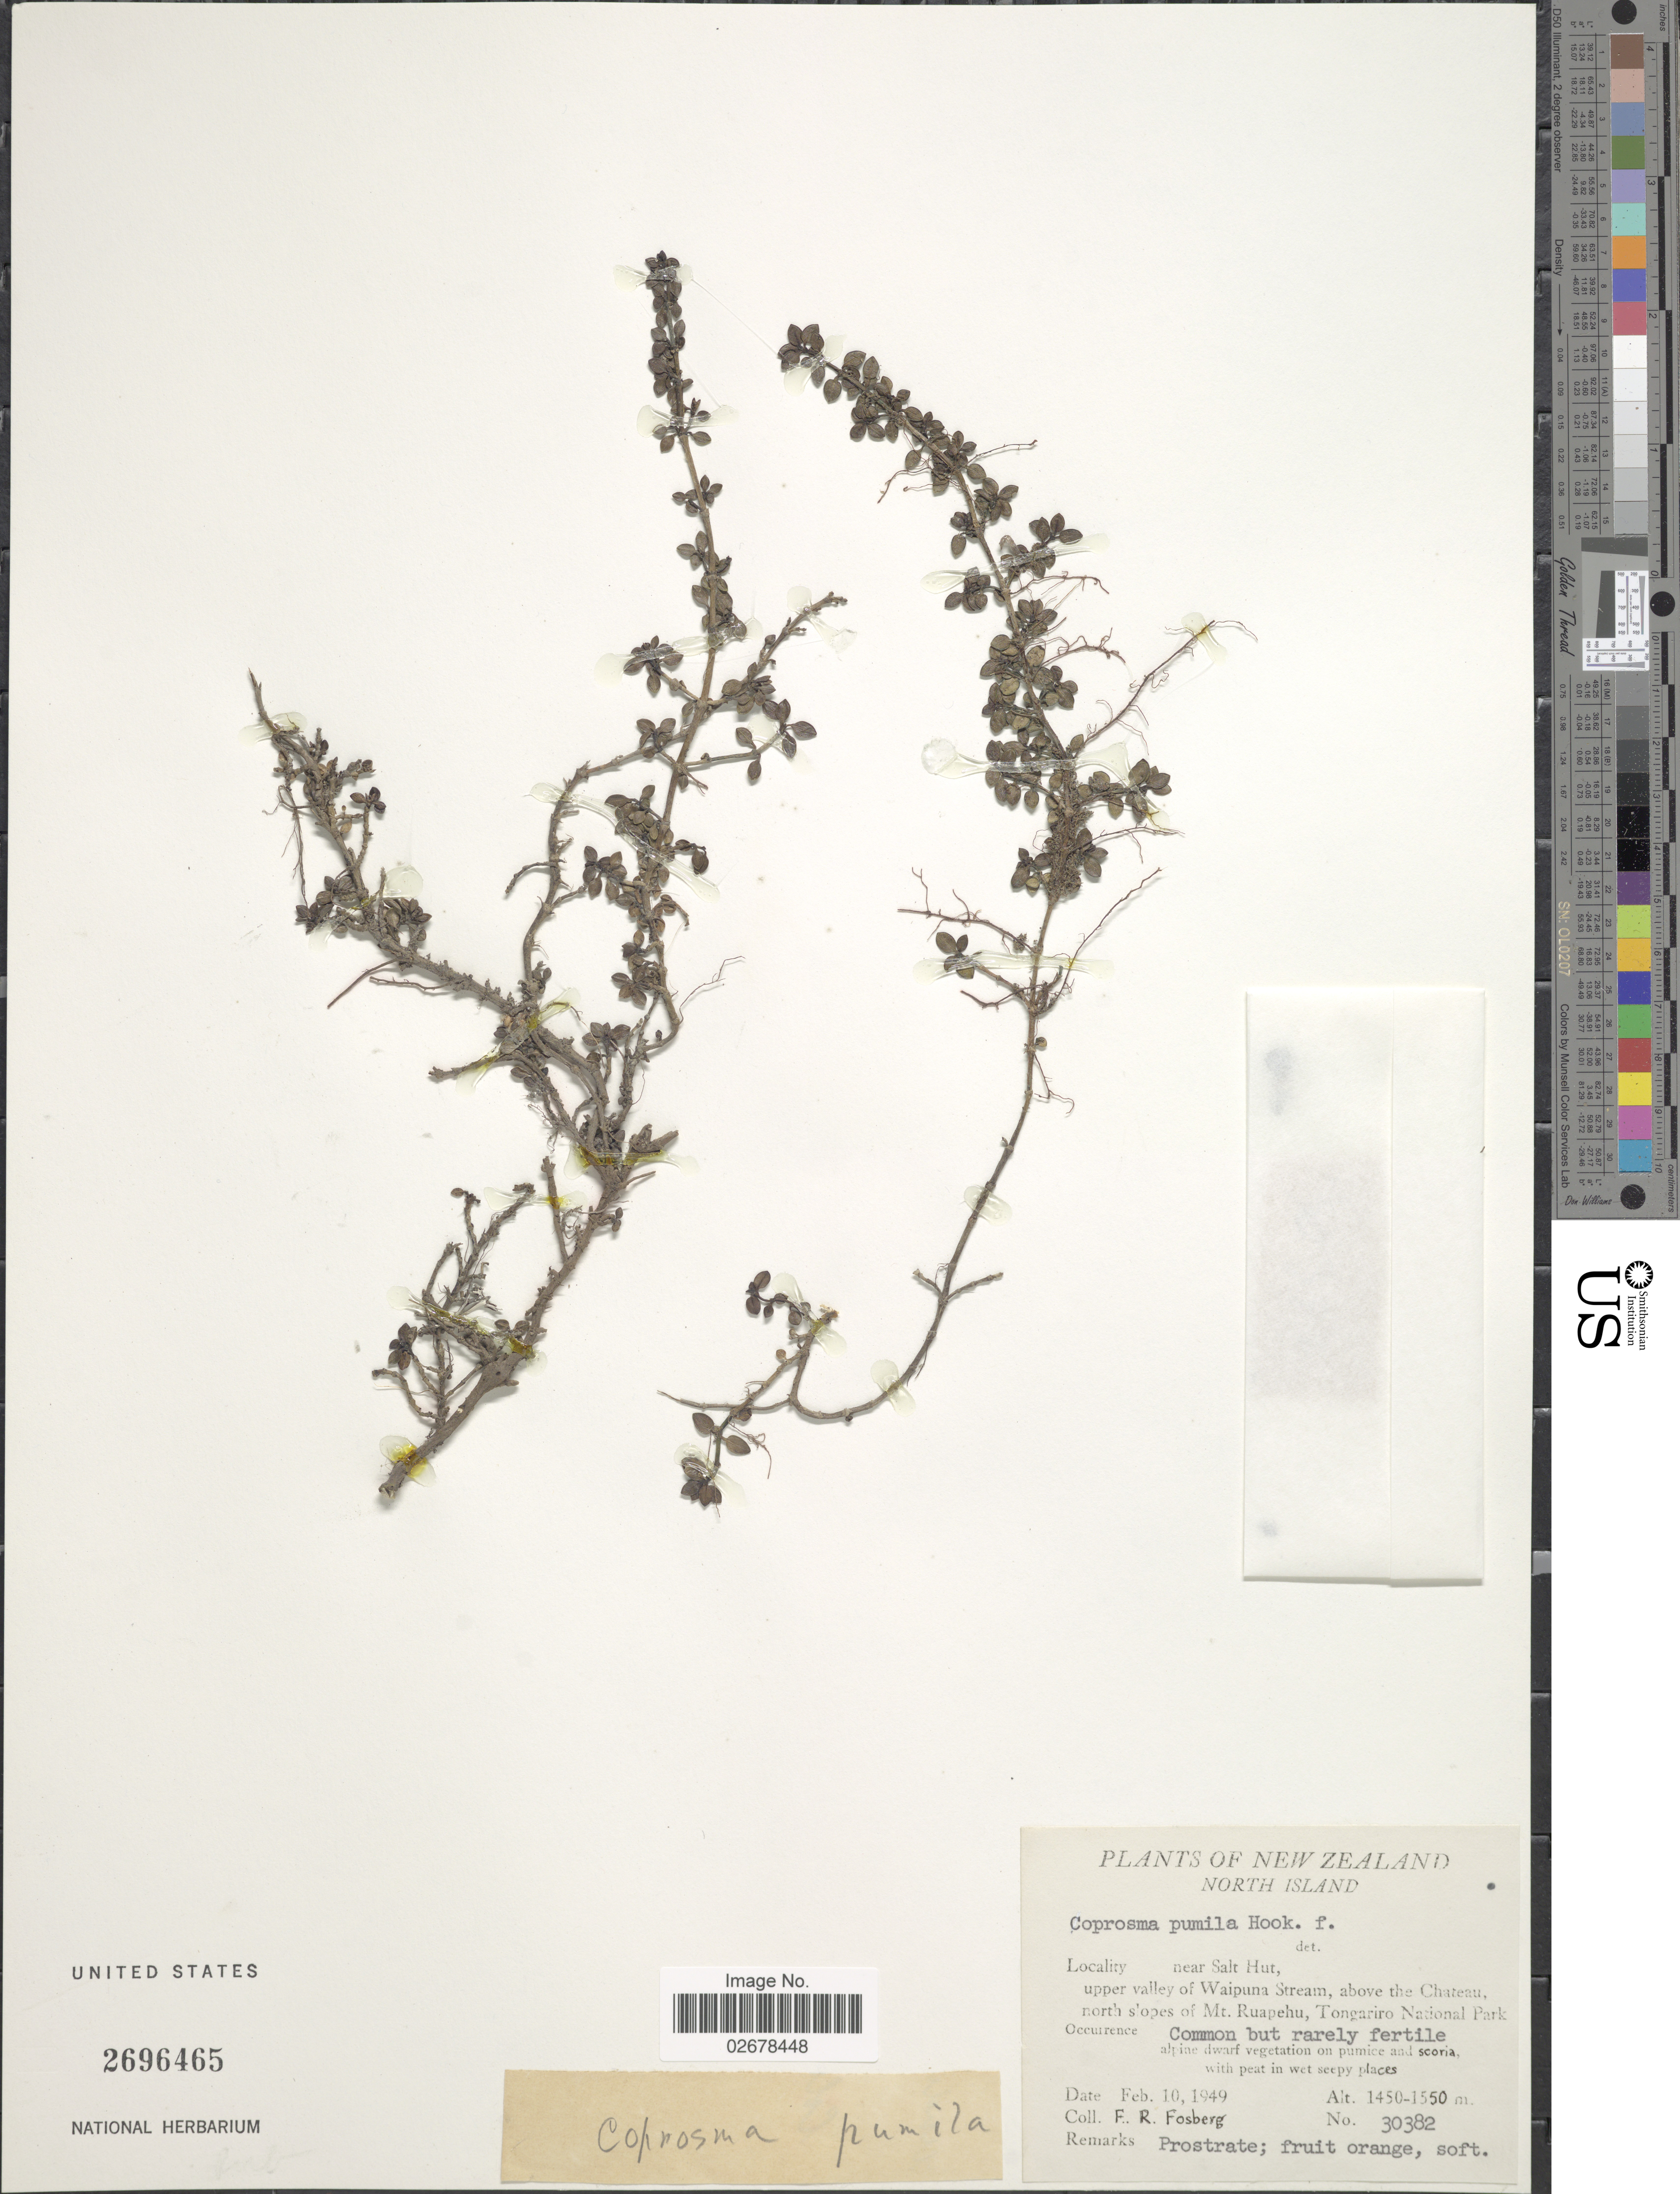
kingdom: Plantae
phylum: Tracheophyta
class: Magnoliopsida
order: Gentianales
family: Rubiaceae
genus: Coprosma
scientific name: Coprosma pumila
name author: Hook. f.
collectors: F. R. Fosberg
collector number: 30382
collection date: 1949-02-10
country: New Zealand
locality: North Island, near Salt Hut, upper valley of Waipuna Stream, above the Chateau, north slopes of Mt. Ruapehu, Tongariro National Park.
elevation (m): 1450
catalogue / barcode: US 2696465